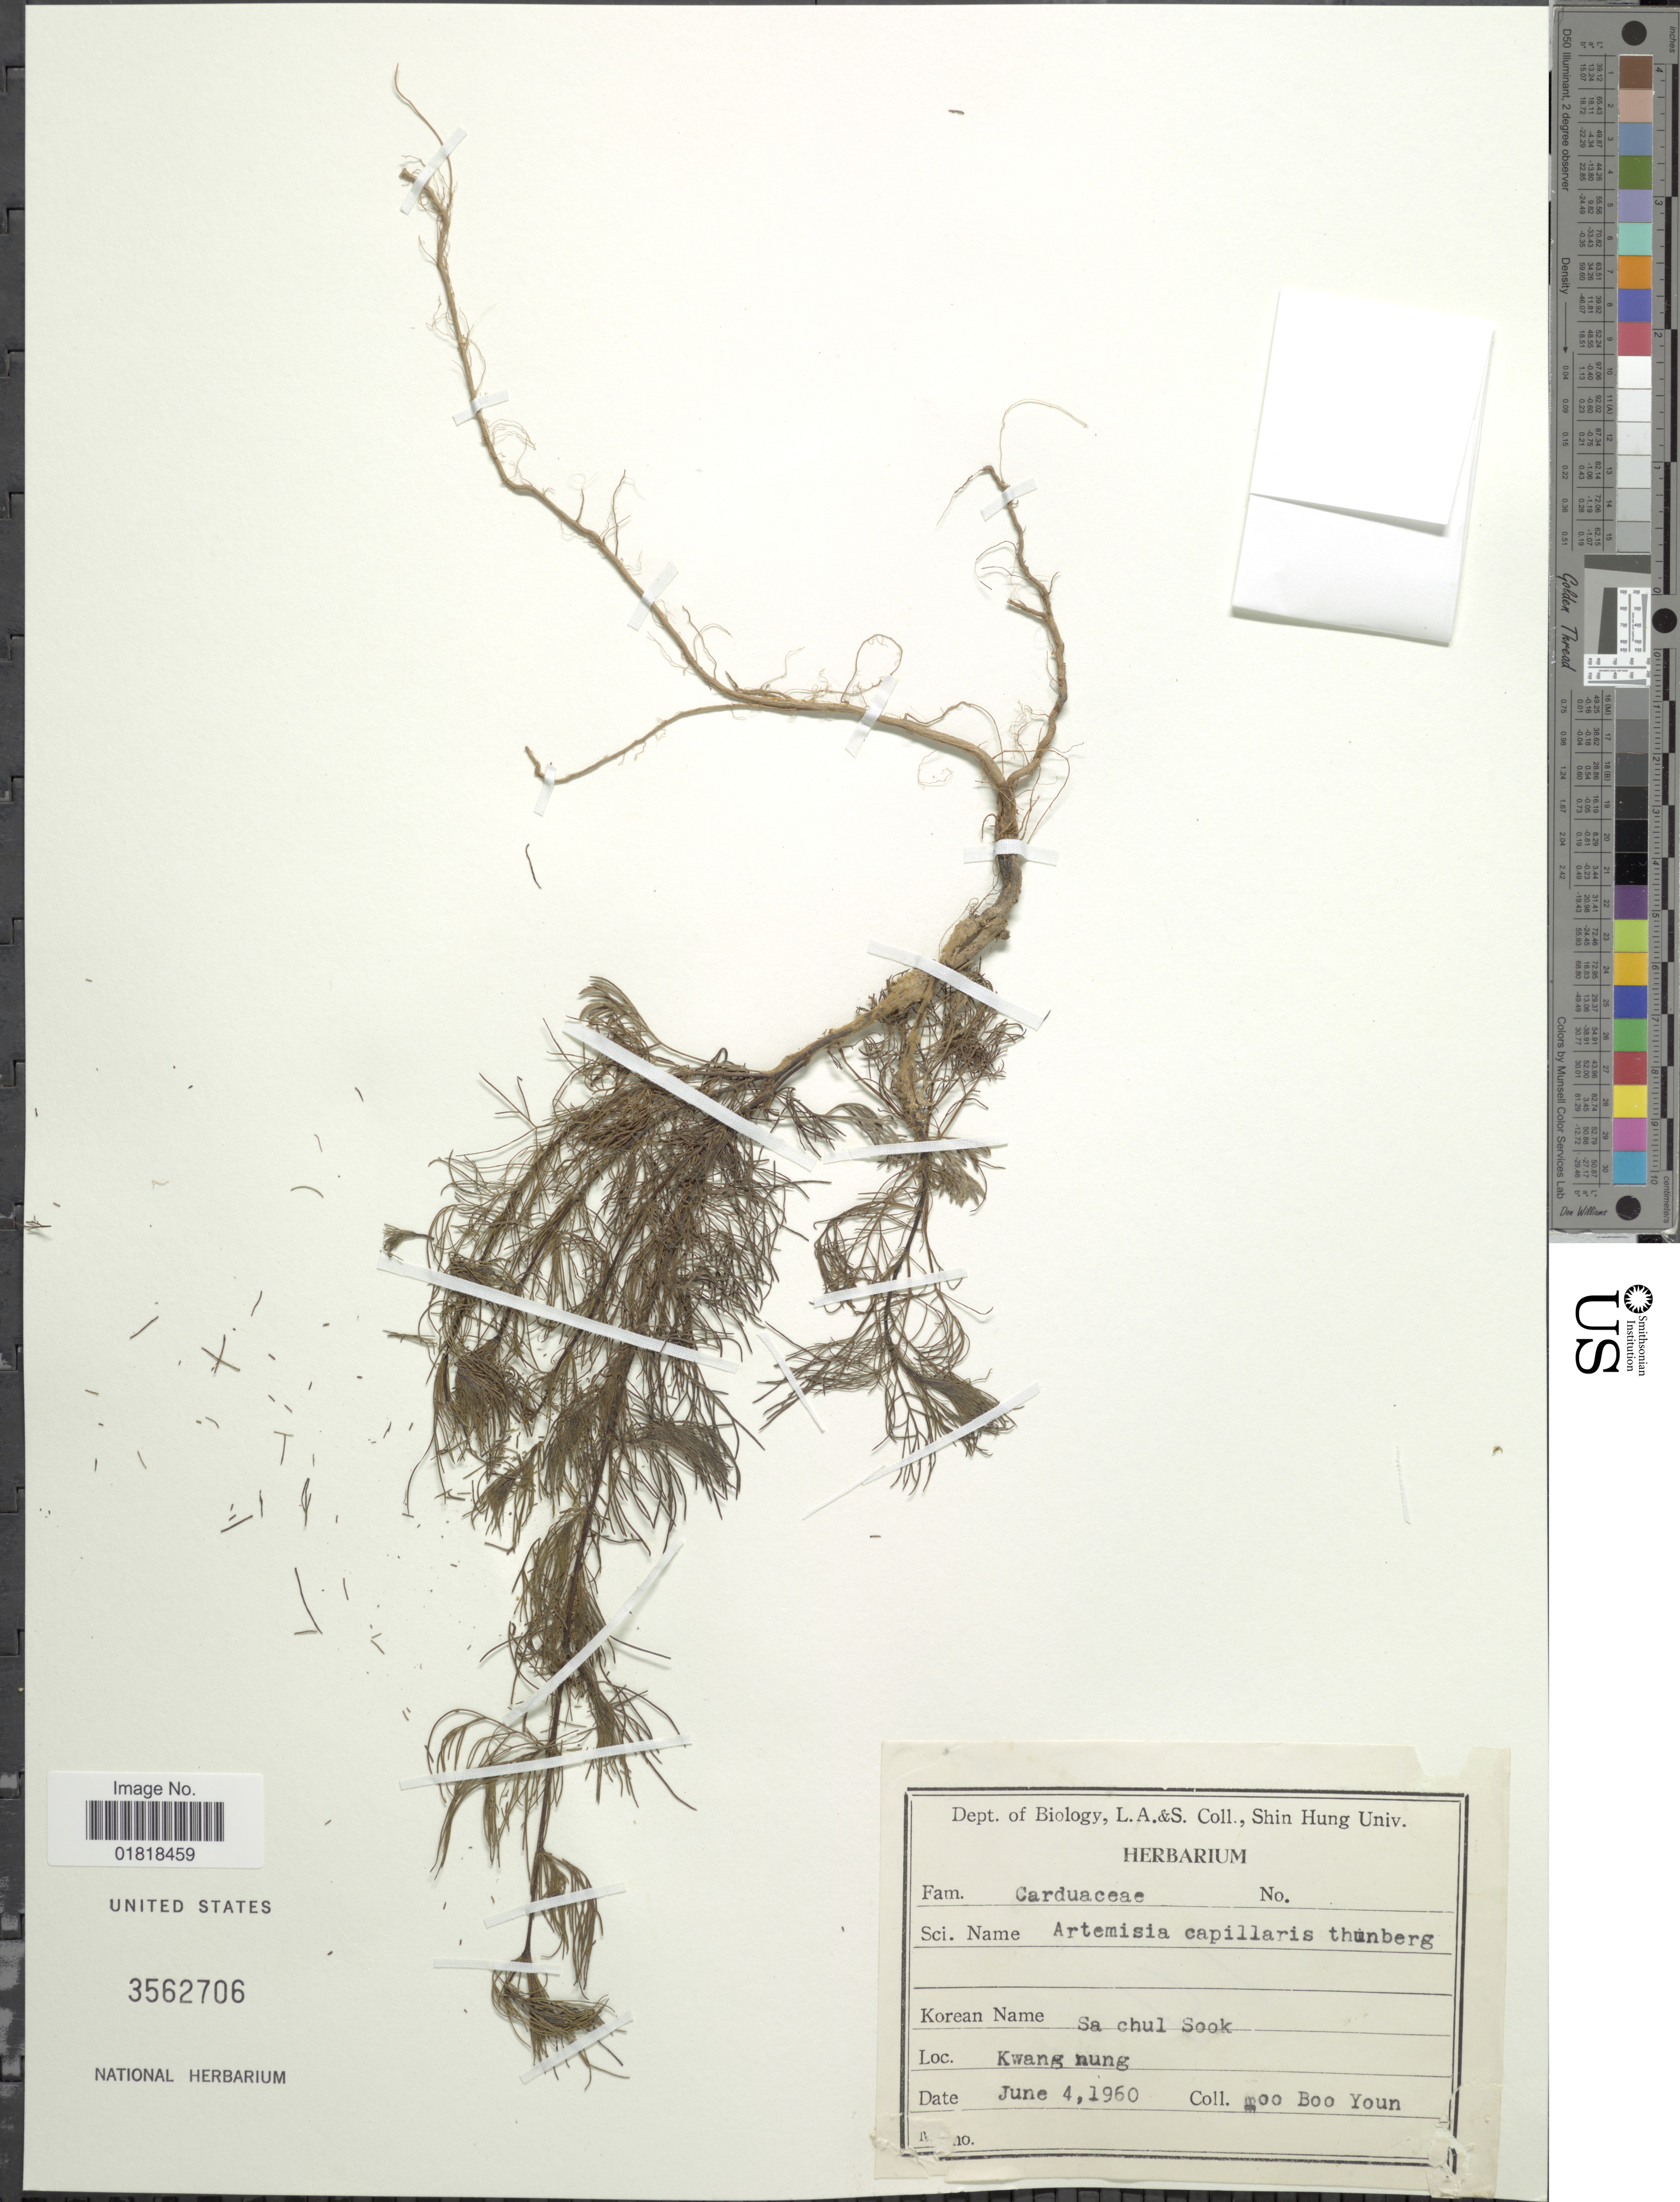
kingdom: Plantae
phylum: Tracheophyta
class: Magnoliopsida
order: Asterales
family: Asteraceae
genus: Artemisia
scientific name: Artemisia capillaris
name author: Thunb.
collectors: M. Youn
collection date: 1960-06-04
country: South Korea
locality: Kwan nung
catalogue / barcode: US 3562706